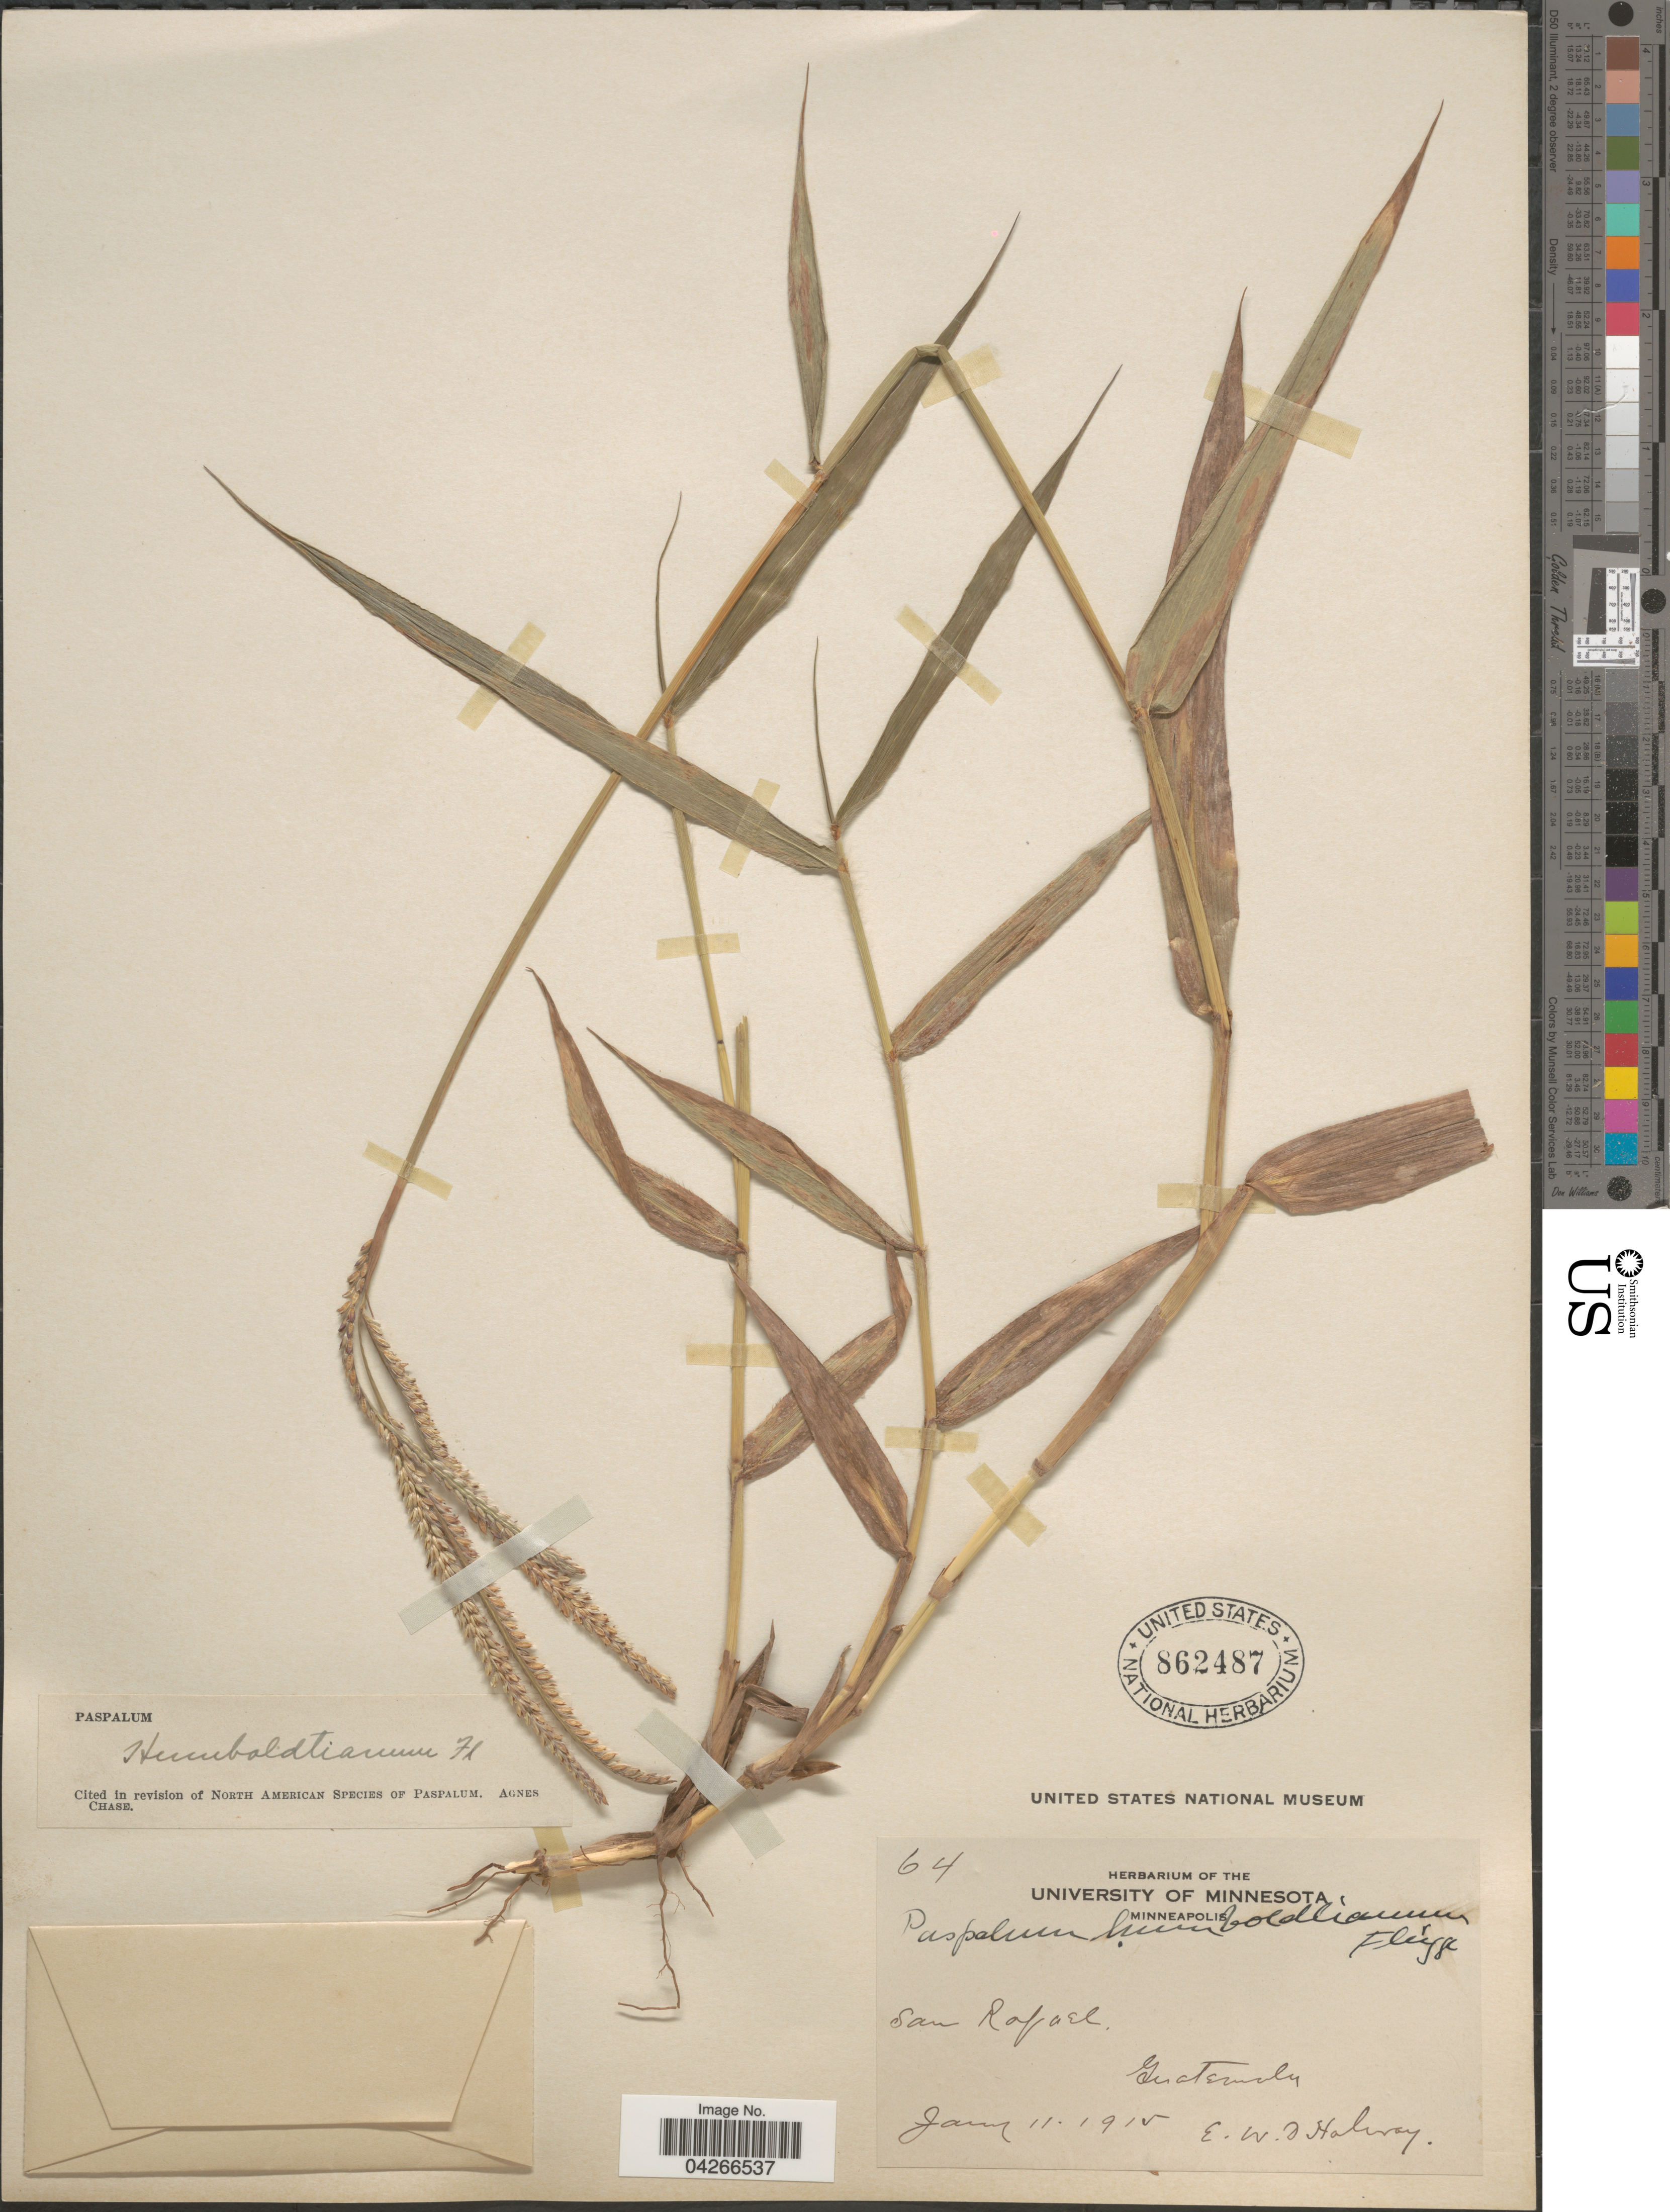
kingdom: Plantae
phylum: Tracheophyta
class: Liliopsida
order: Poales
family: Poaceae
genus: Paspalum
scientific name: Paspalum humboldtianum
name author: Flüggé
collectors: E. W. D. Holway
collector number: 64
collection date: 1915-01-11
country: Guatemala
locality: San Rafael.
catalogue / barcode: US 862487